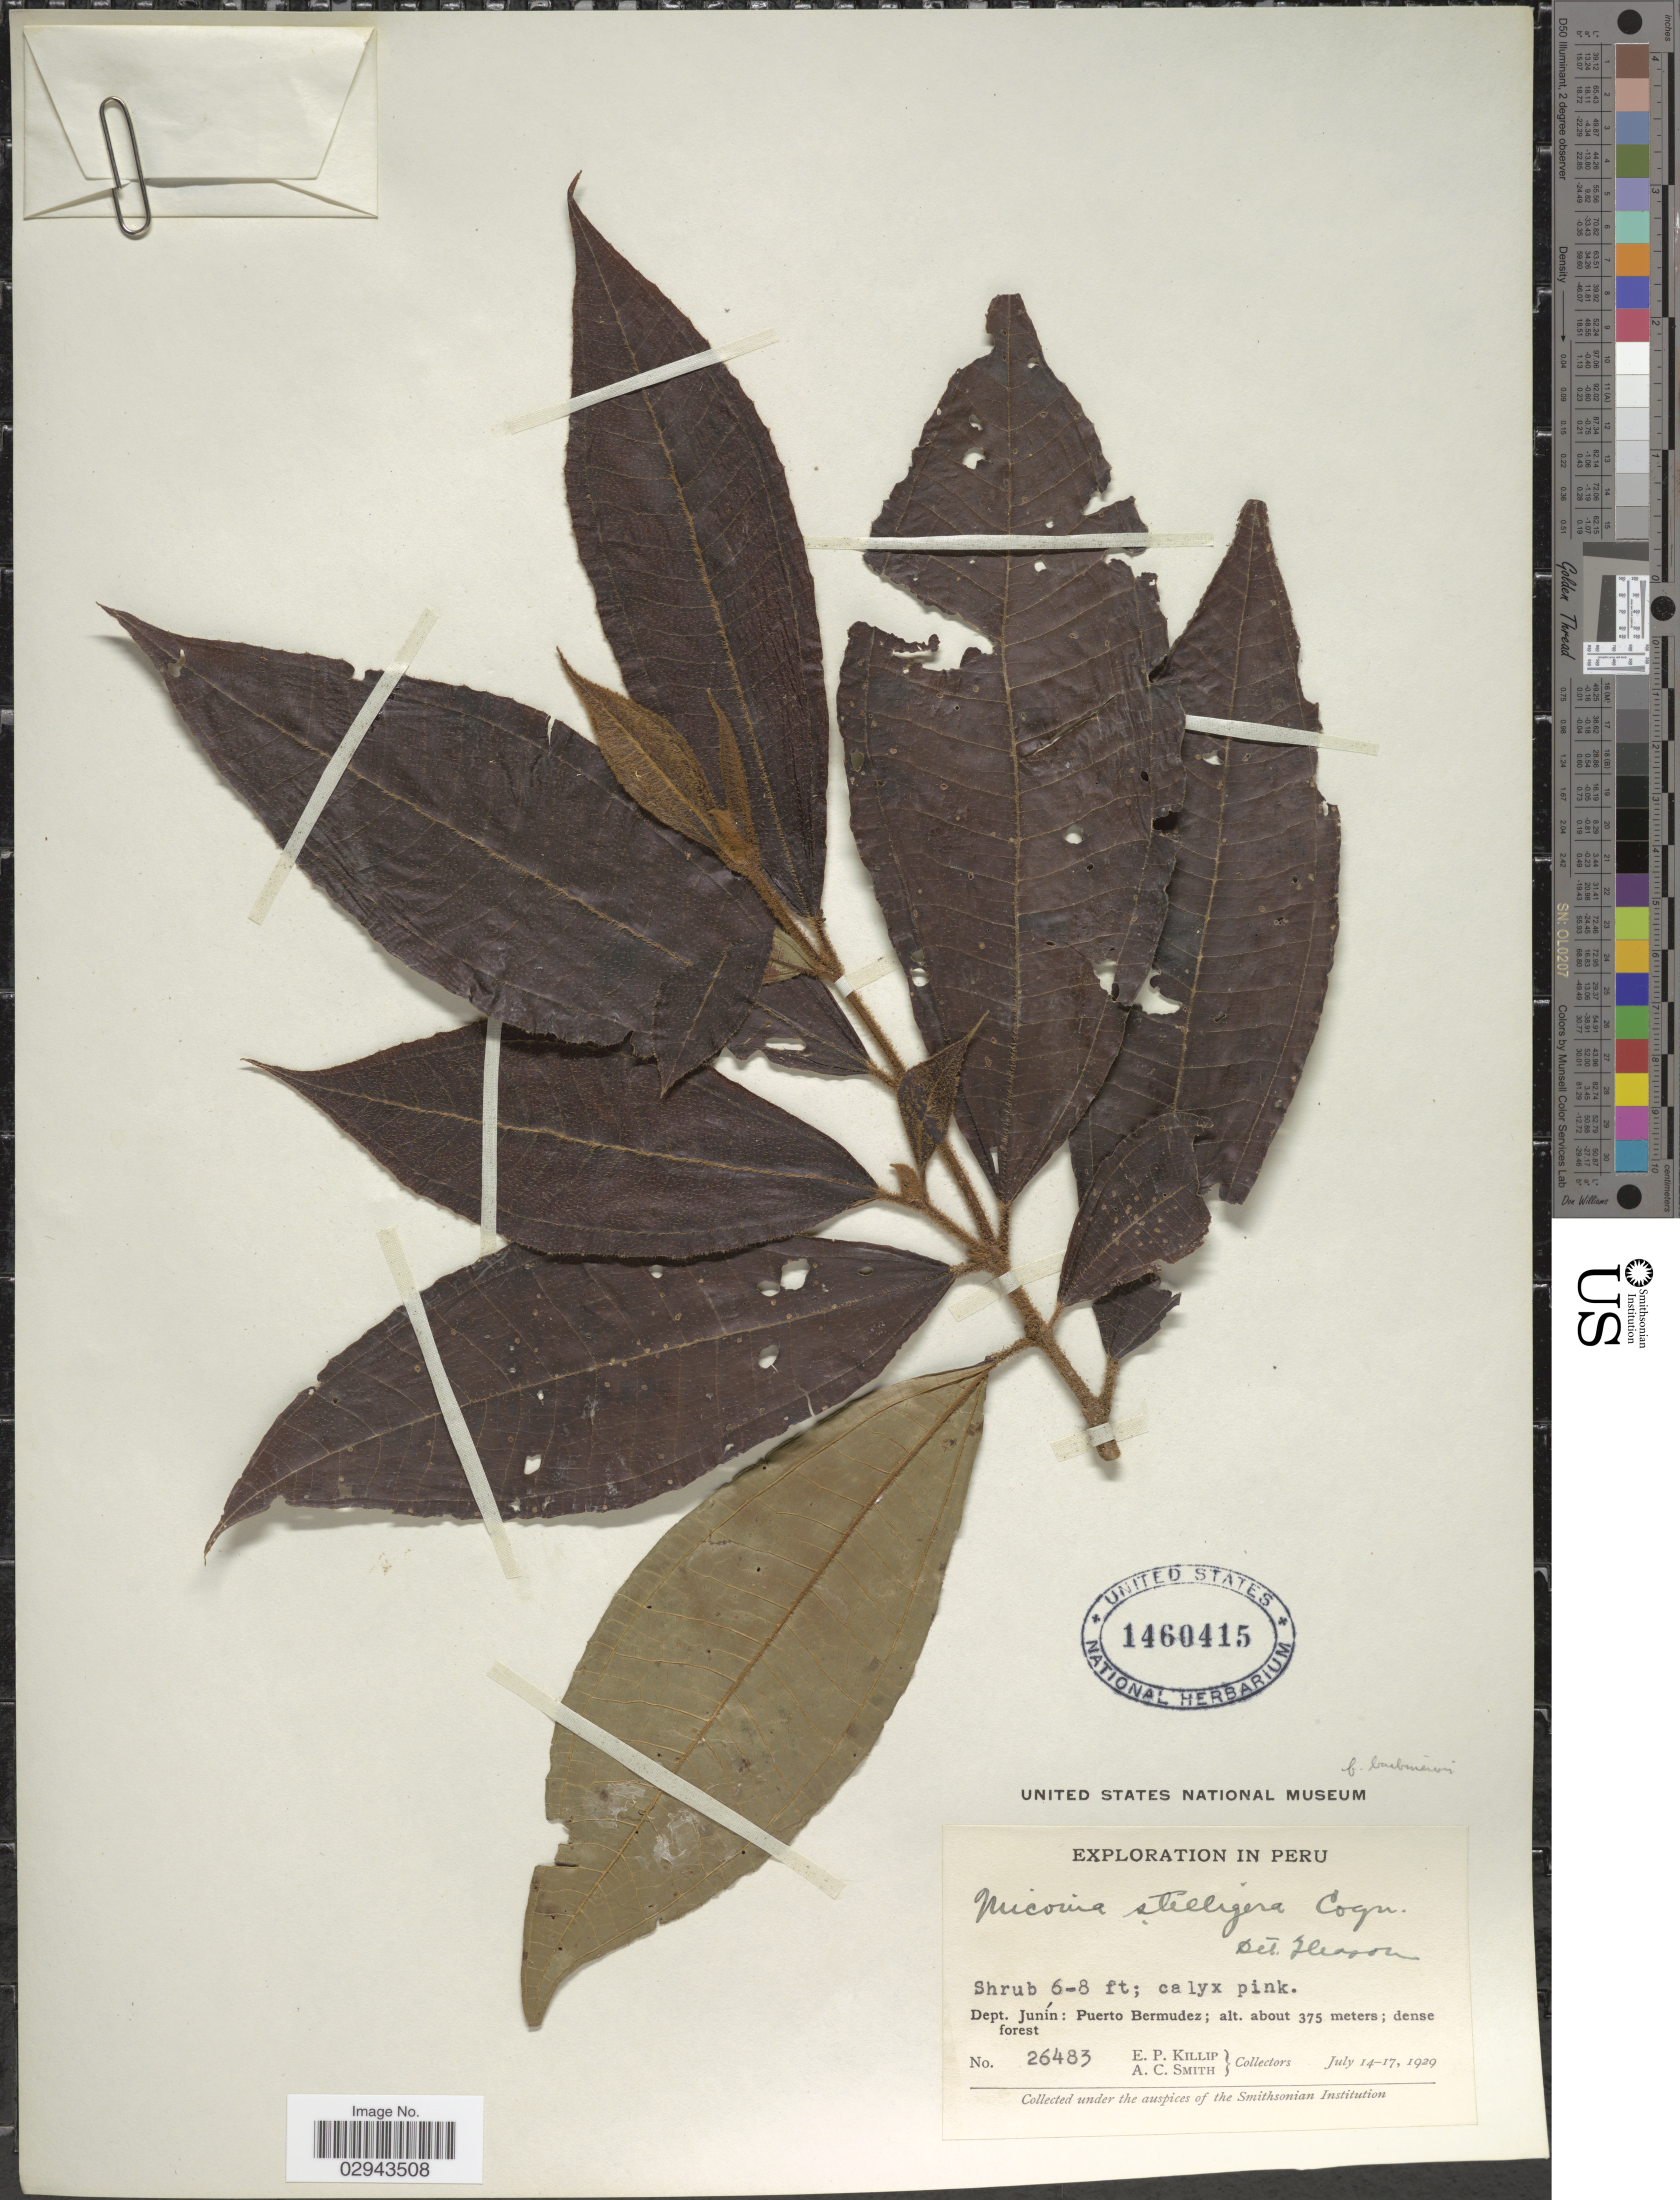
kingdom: Plantae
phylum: Tracheophyta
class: Magnoliopsida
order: Myrtales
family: Melastomataceae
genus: Miconia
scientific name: Miconia stelligera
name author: Cogn.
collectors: E. P. Killip & A. C. Smith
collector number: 26483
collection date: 1929-07-14/1929-07-17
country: Peru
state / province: Junín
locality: Dept. Junín: Puerto Bermudez.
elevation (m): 375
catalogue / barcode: US 1460415